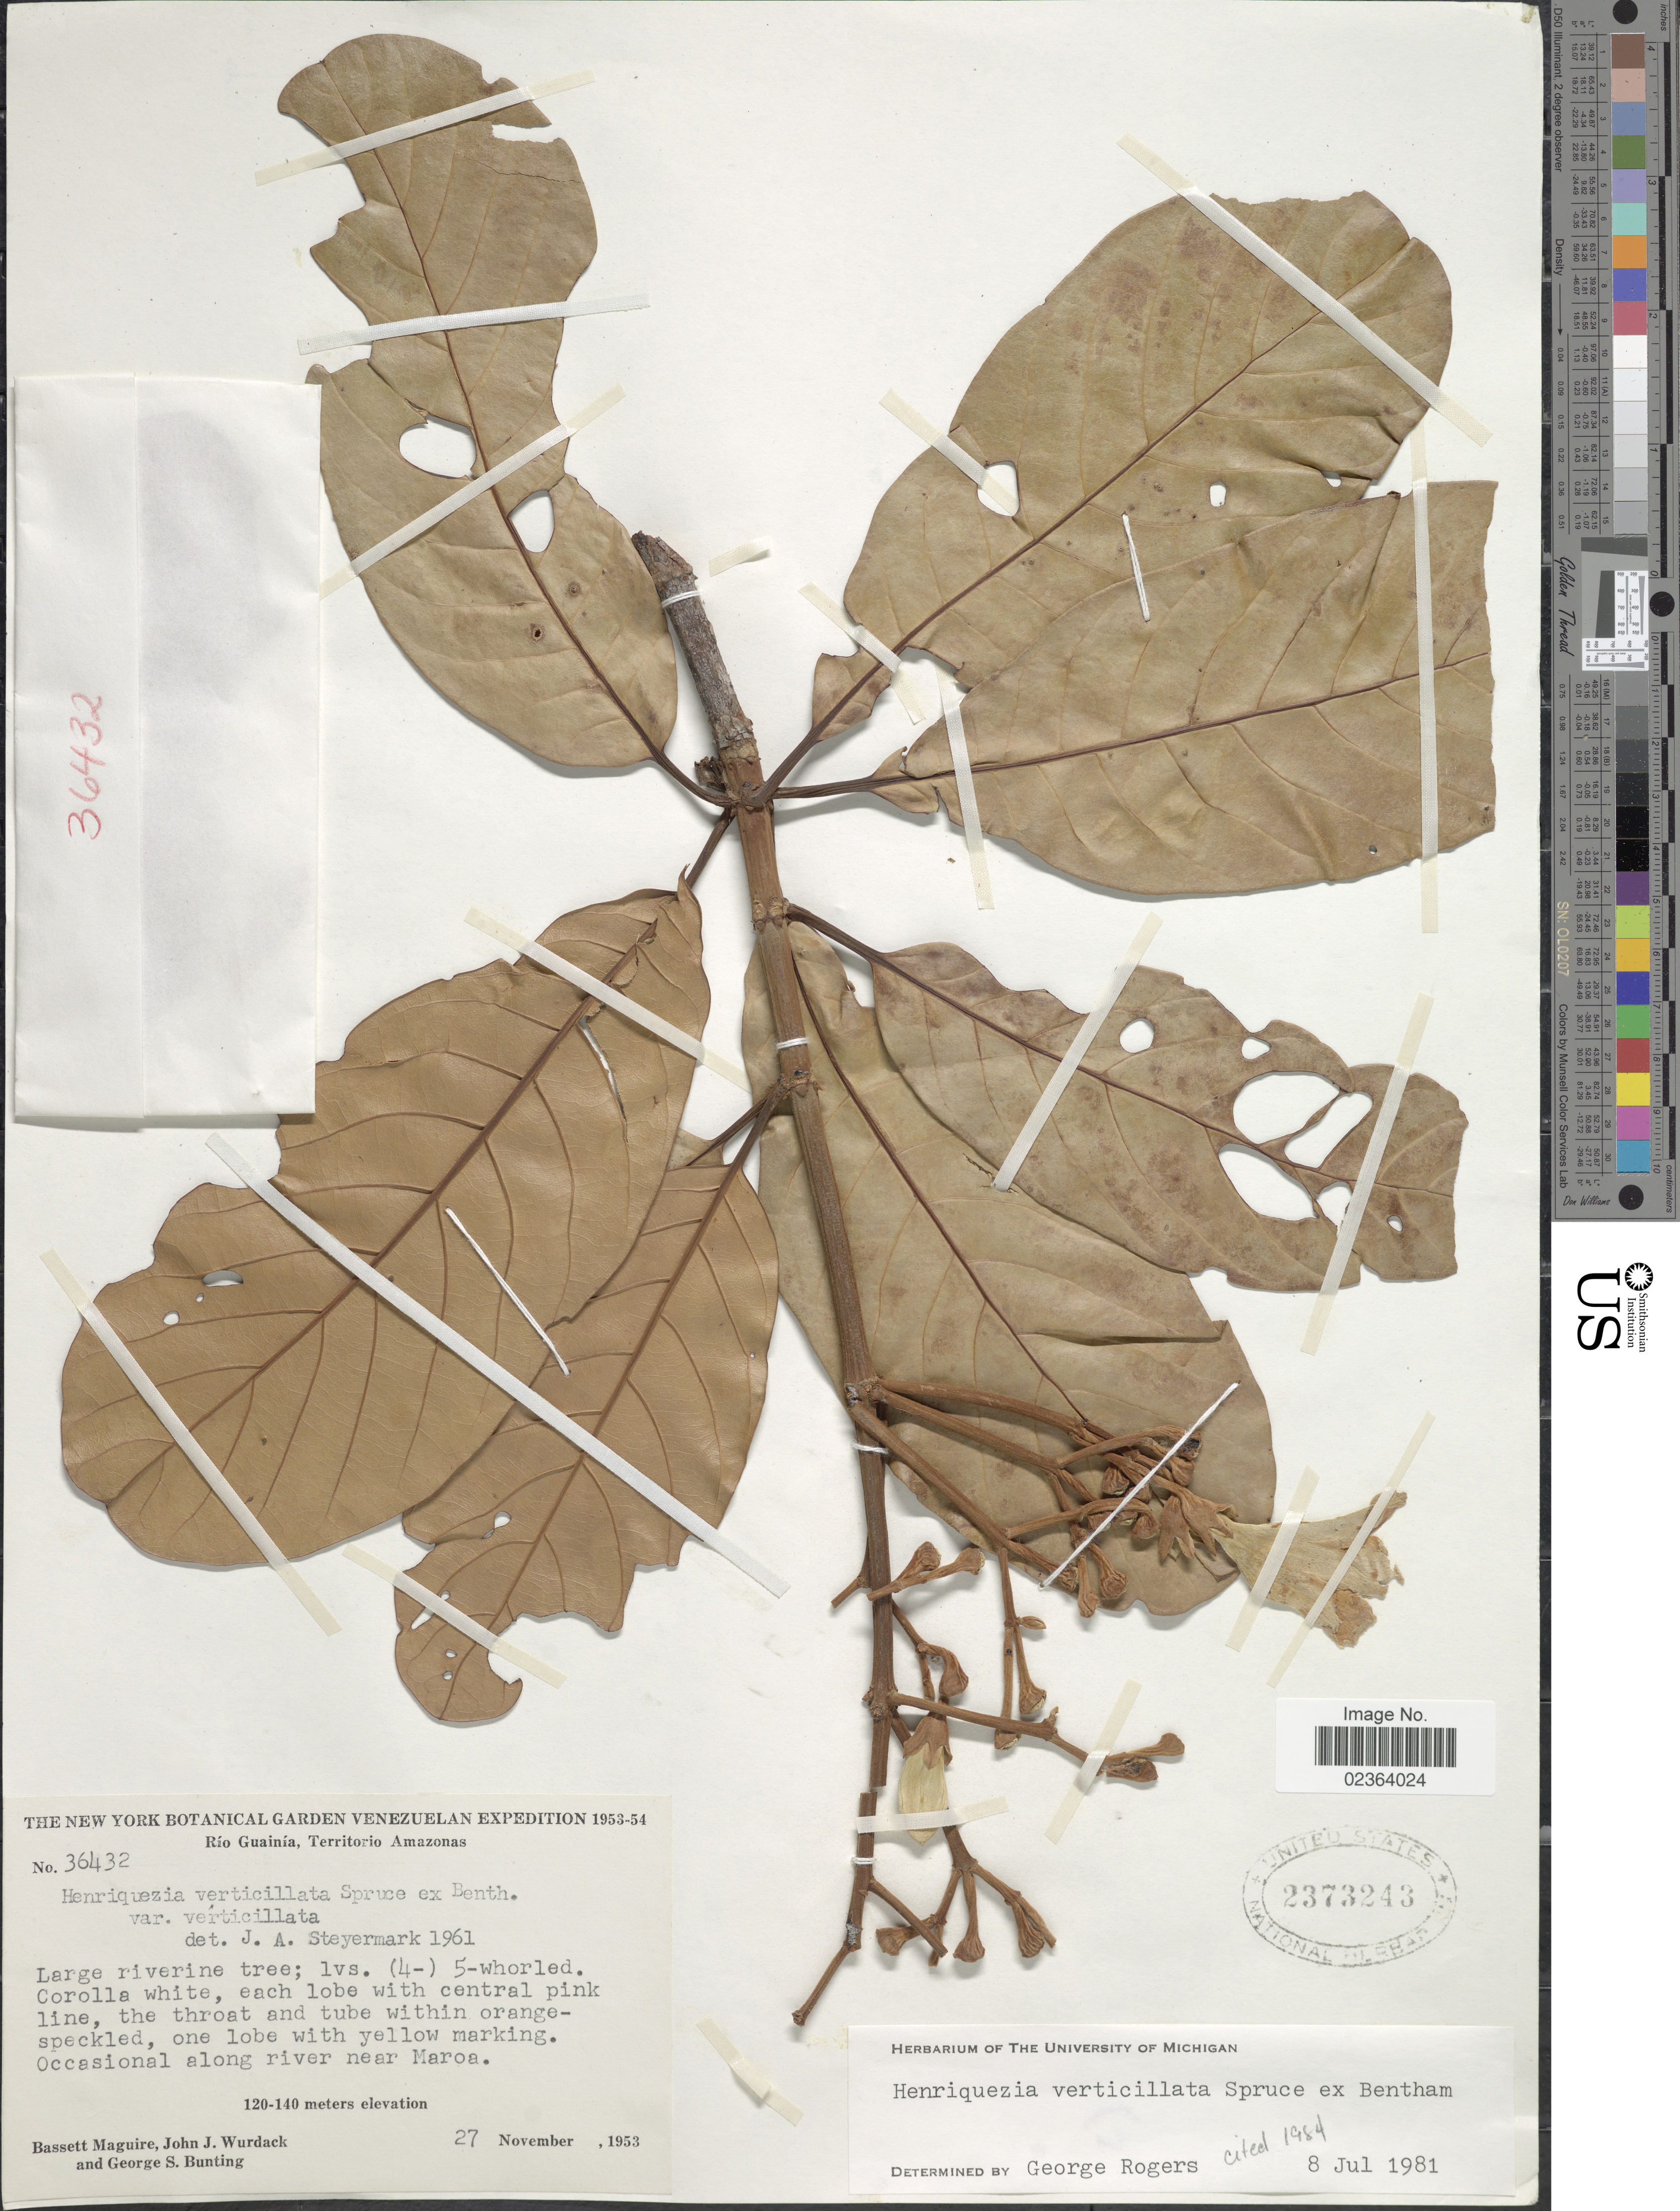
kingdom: Plantae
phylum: Tracheophyta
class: Magnoliopsida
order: Gentianales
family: Rubiaceae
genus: Henriquezia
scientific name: Henriquezia verticillata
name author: Spruce ex Benth.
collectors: B. Maguire, J. J. Wurdack & G. S. Bunting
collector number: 36432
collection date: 1953-11-27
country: Venezuela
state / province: Amazonas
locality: Rio Guainia, Territorio Amazonas, Occasional along river near Maroa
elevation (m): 120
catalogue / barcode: US 2373243